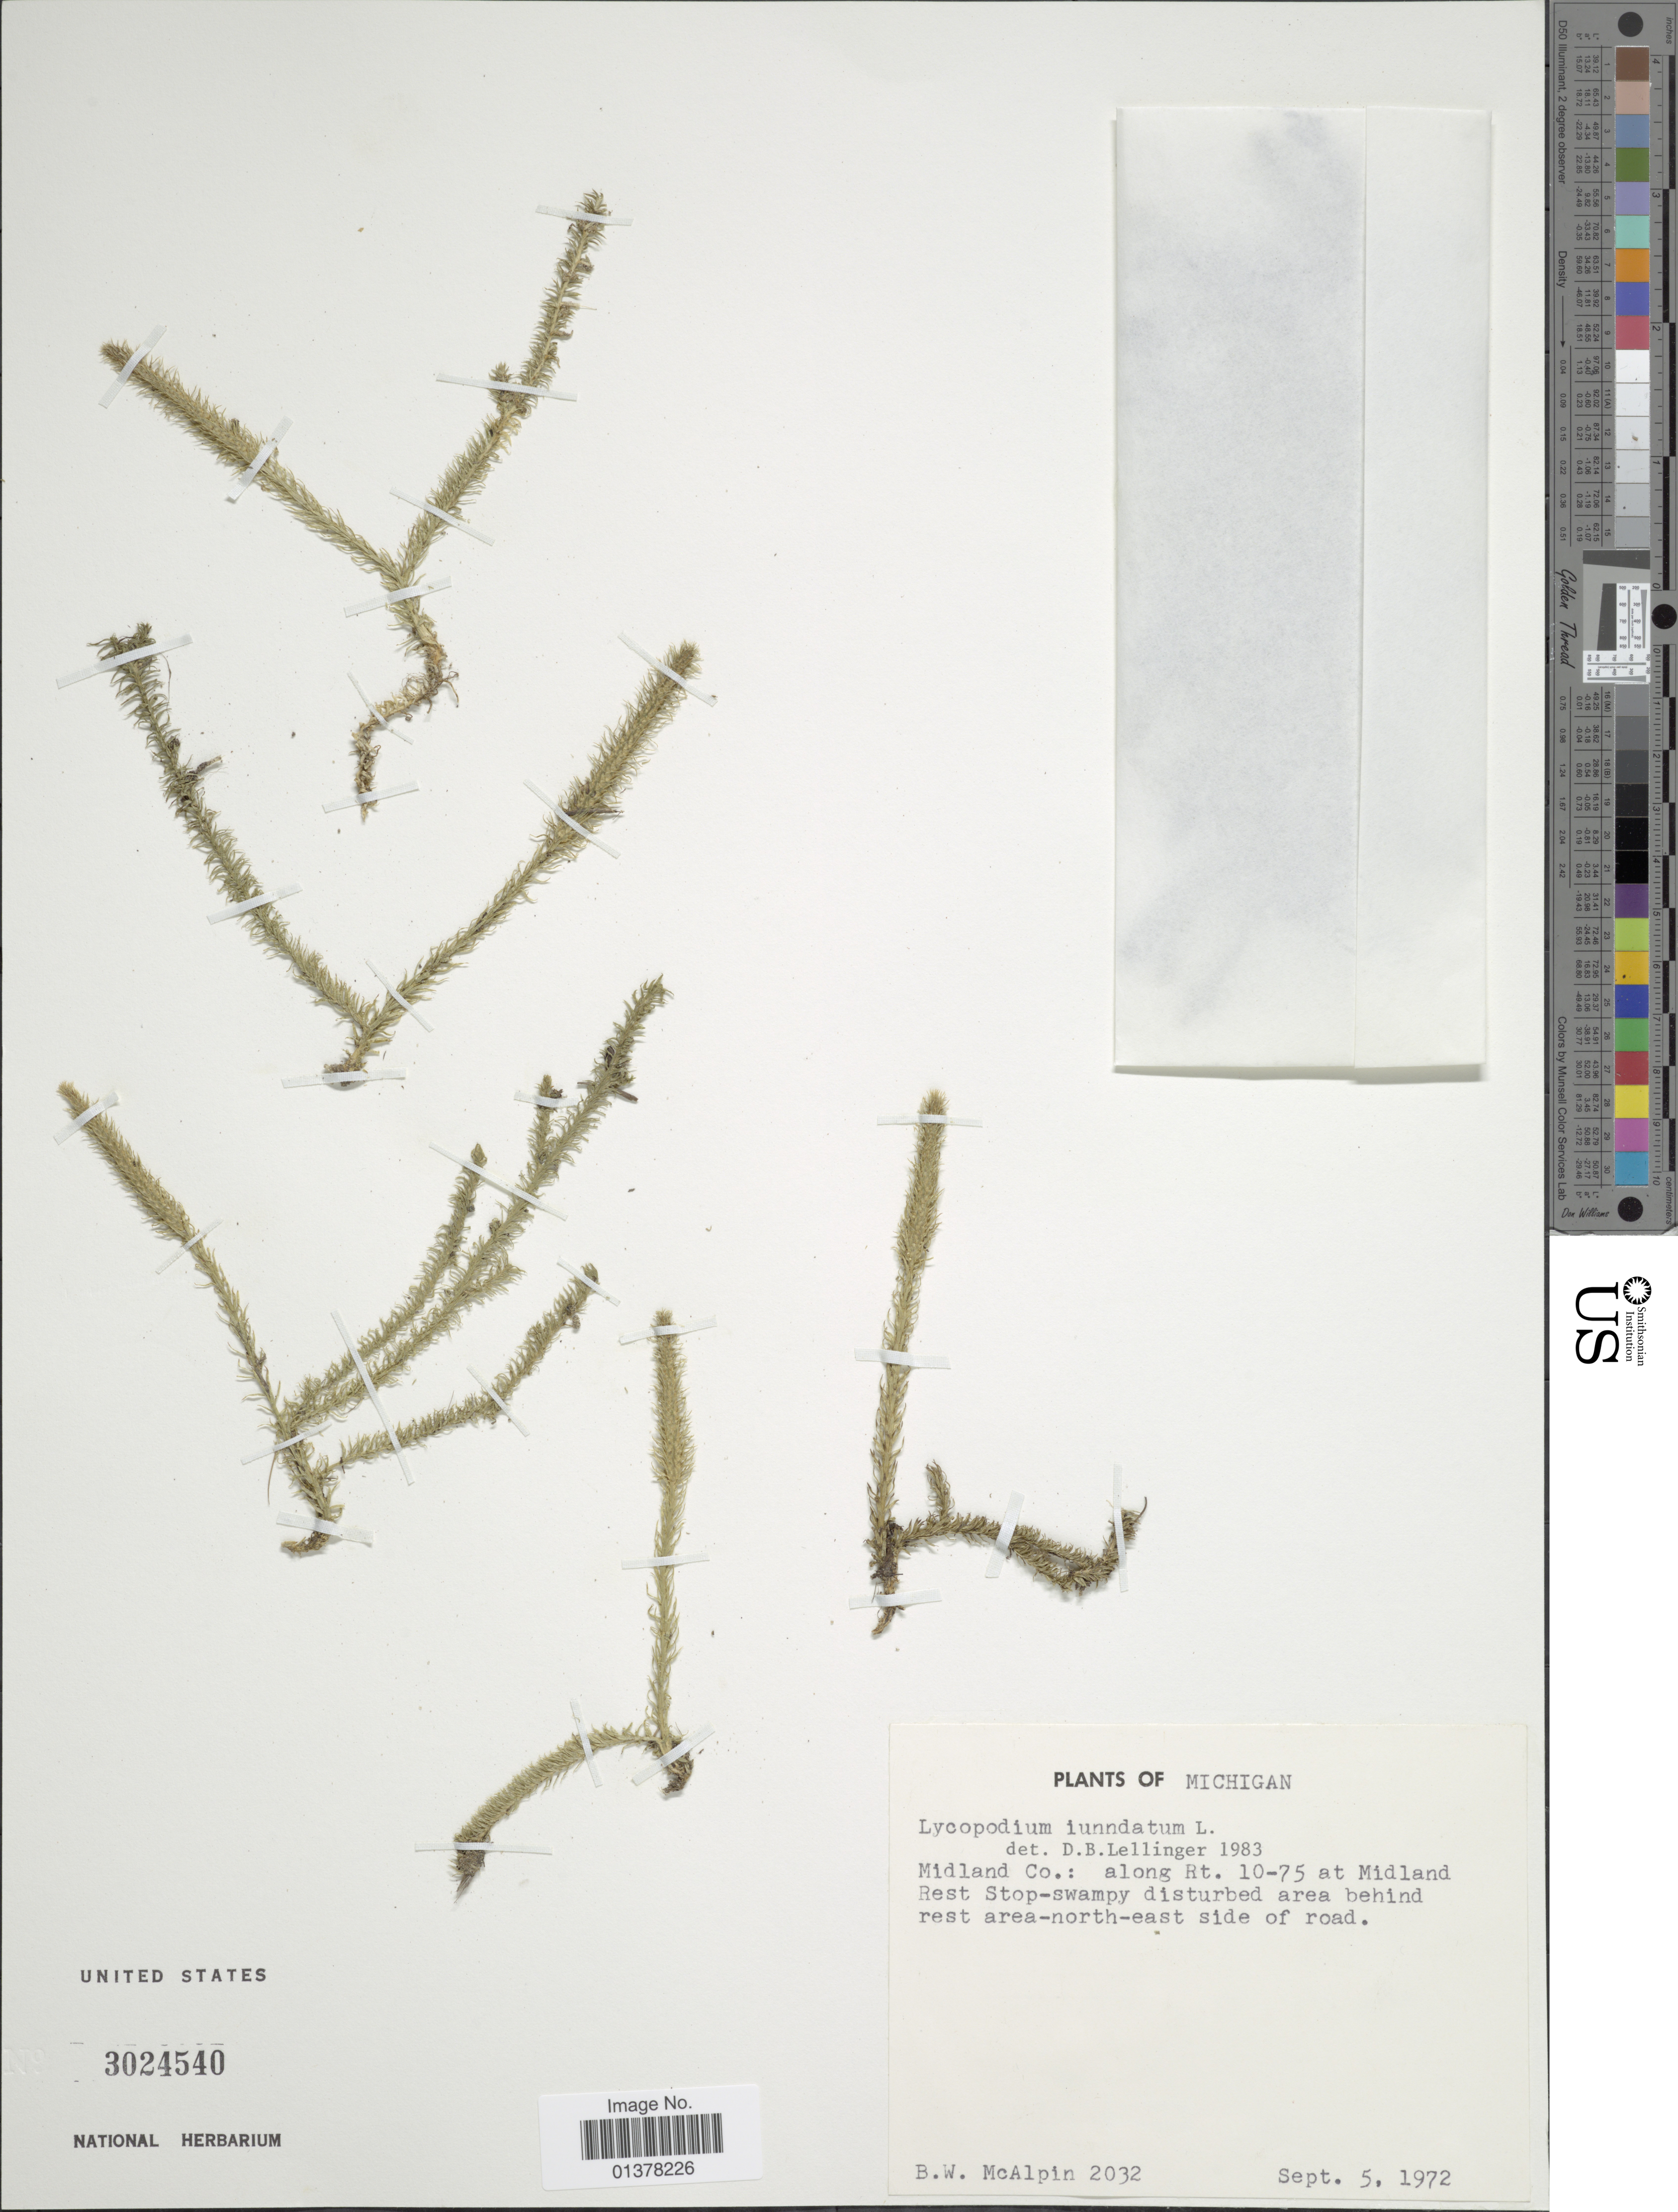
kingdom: Plantae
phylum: Tracheophyta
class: Lycopodiopsida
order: Lycopodiales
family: Lycopodiaceae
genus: Lycopodiella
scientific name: Lycopodiella inundata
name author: (L.) Holub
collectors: B. W. McAlpin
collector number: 2032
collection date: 1972-09-05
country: United States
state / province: Michigan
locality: Midland Co.: Along Rt. 10-75 at Midland Rest Stop-swampy disturbed area behind rest area-north-east side of road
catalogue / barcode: US 3024540